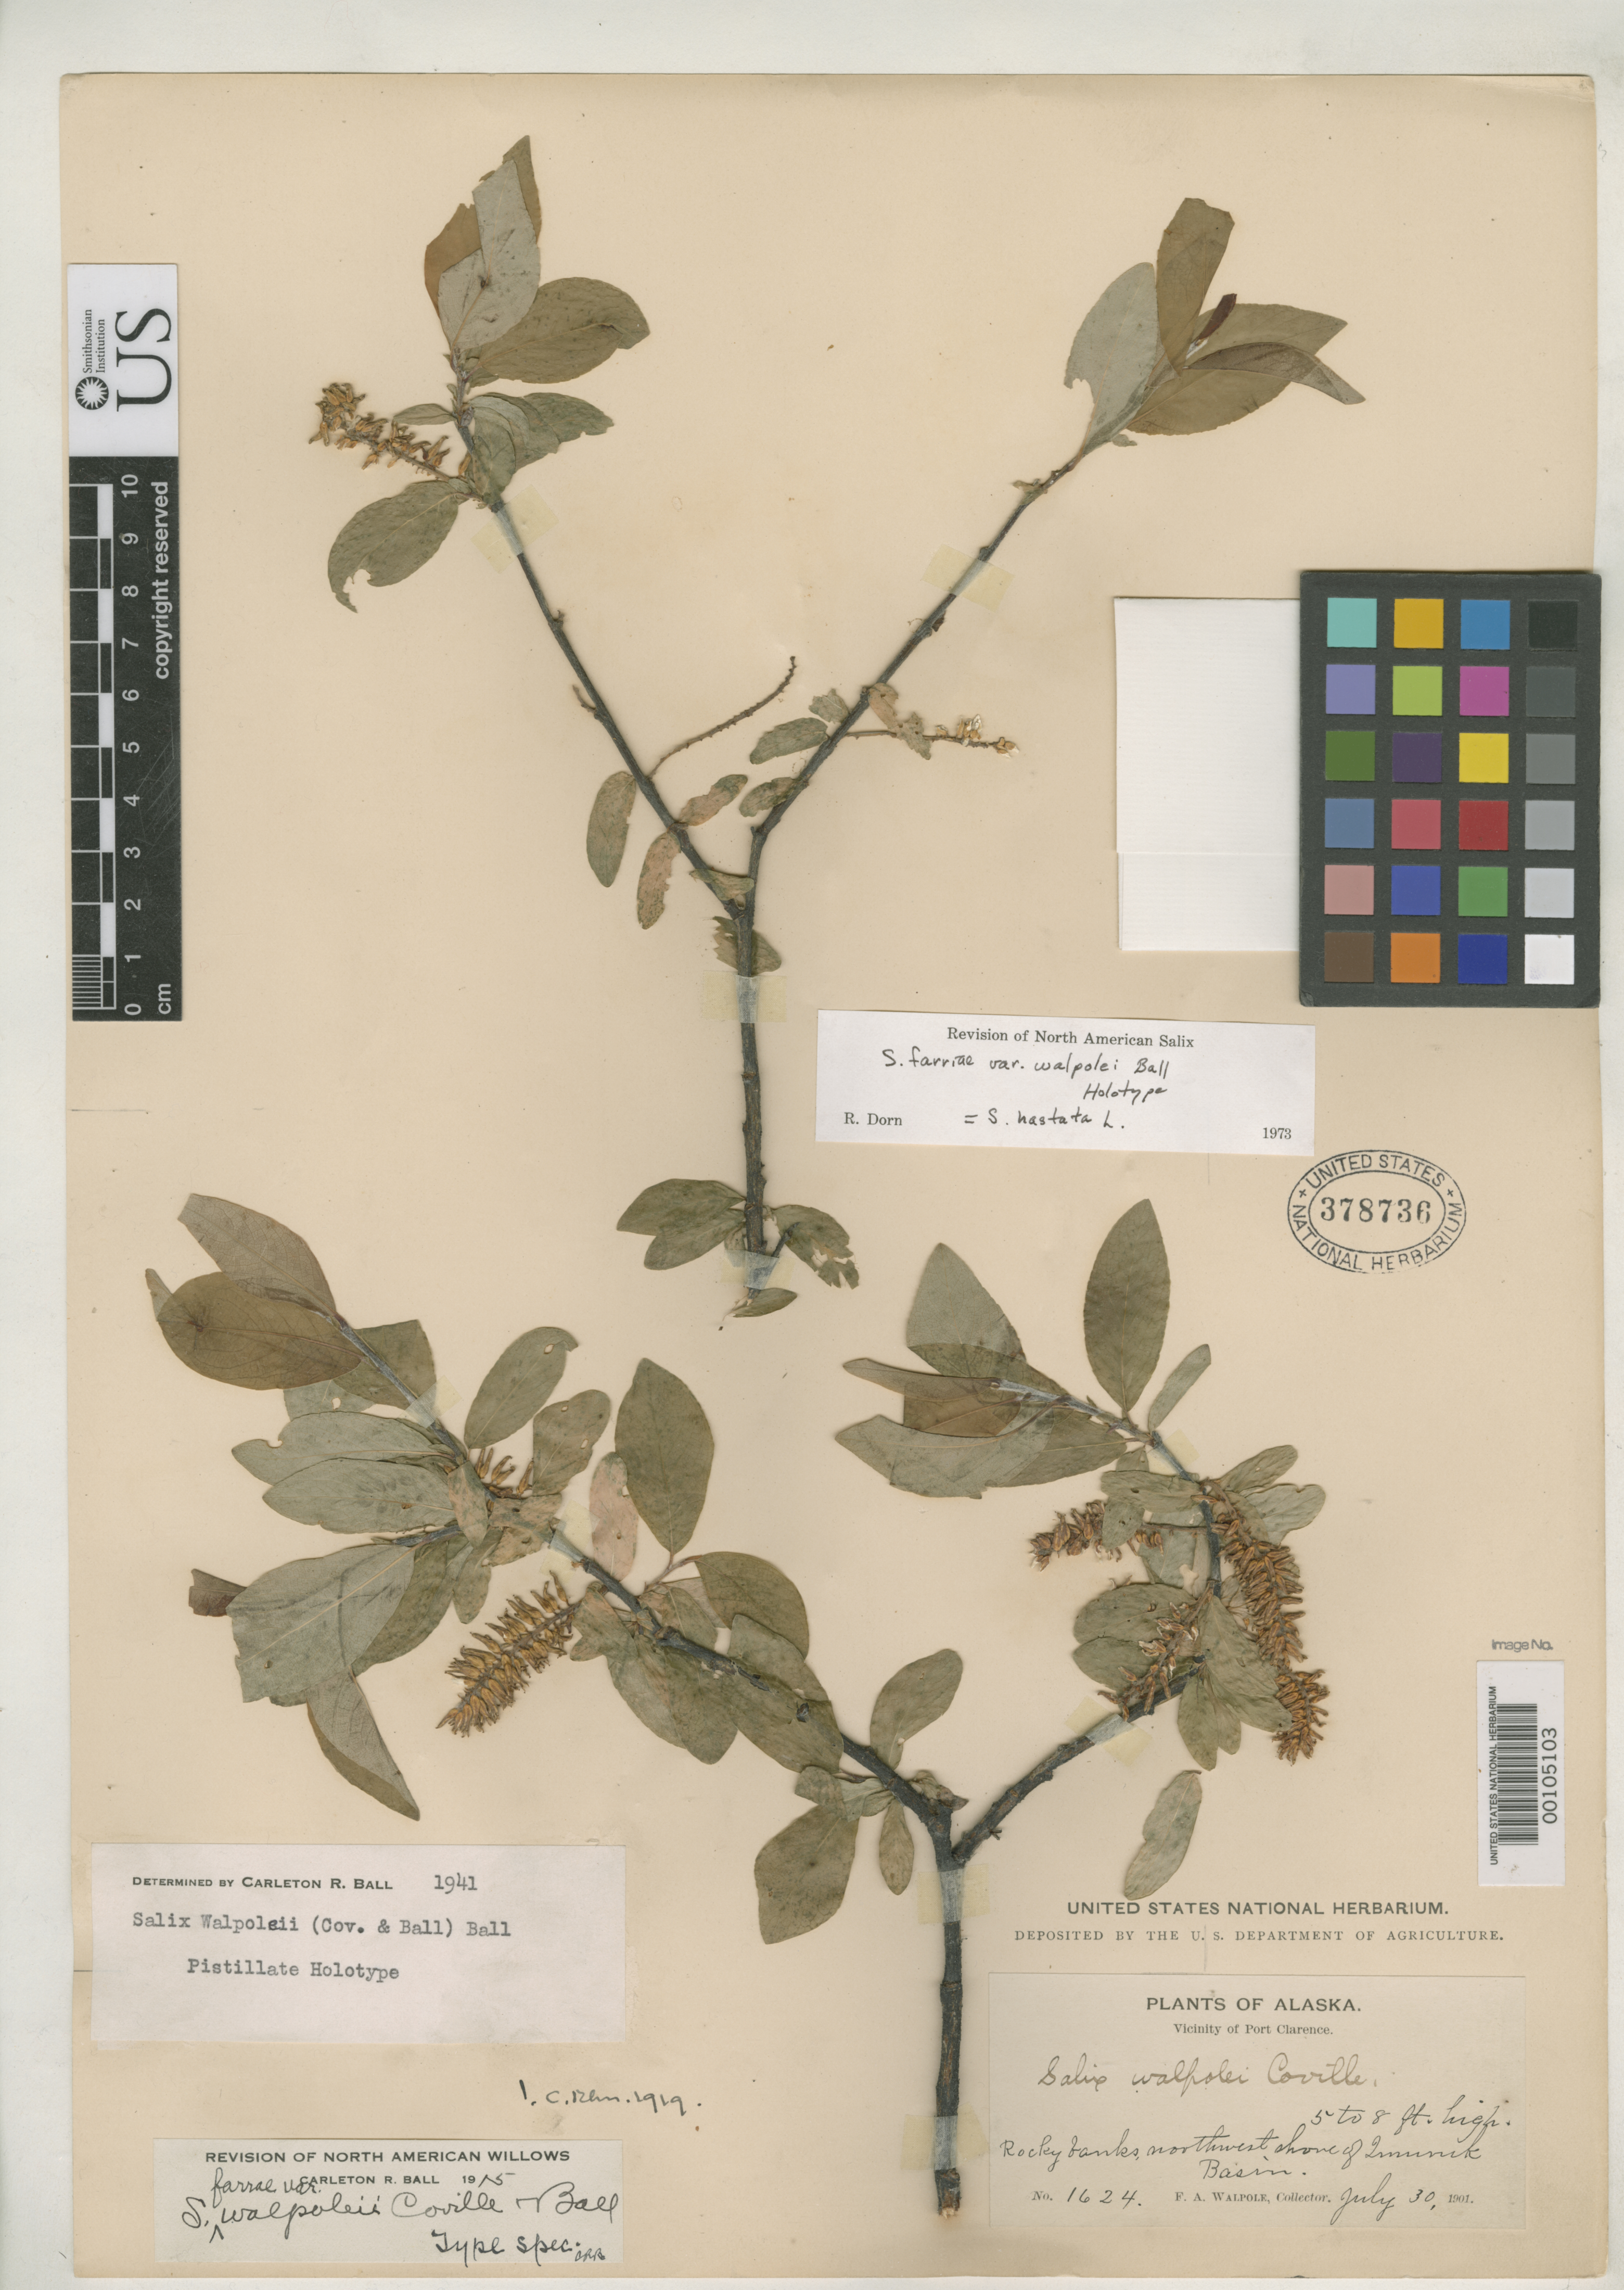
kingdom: Plantae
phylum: Tracheophyta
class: Magnoliopsida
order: Malpighiales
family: Salicaceae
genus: Salix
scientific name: Salix farrae var. walpolei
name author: Coville & C.R. Ball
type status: Isosyntype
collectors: F. Walpole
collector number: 1624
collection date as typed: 30 Jul 1901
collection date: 1901-07-30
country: United States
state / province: Alaska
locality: Vicinity of Port Clarence.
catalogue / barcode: US 378736